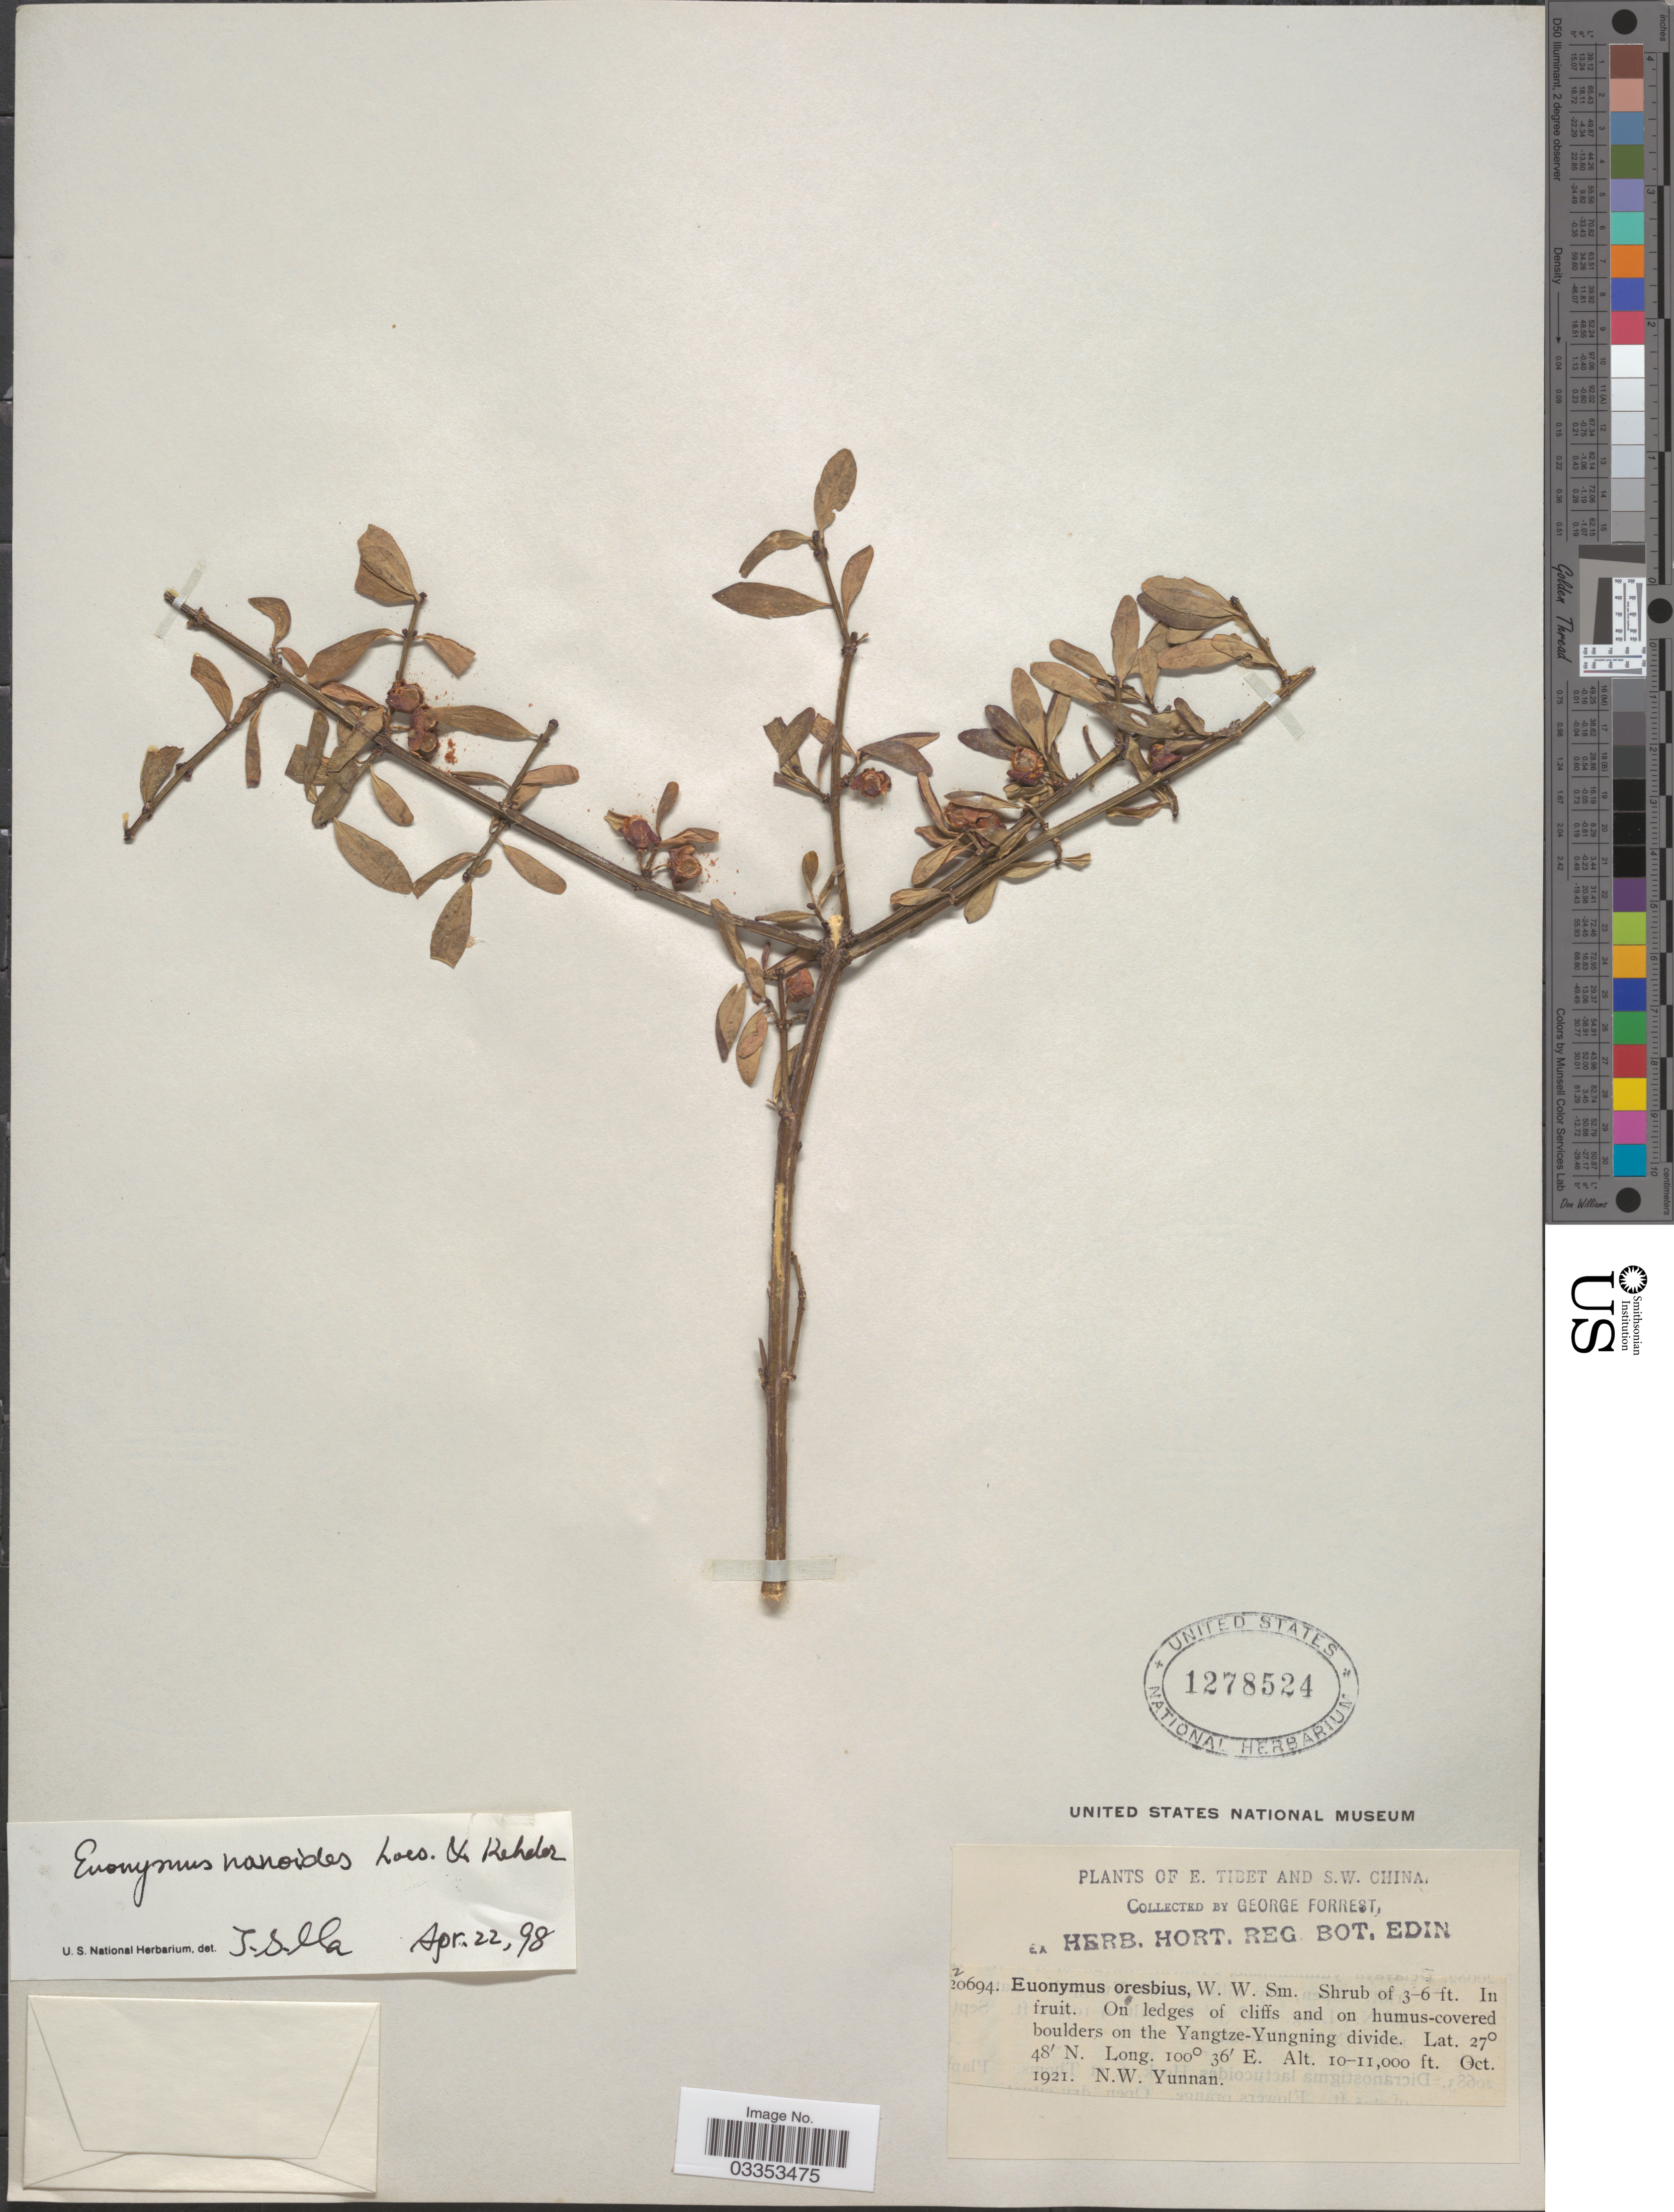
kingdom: Plantae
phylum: Tracheophyta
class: Magnoliopsida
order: Celastrales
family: Celastraceae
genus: Euonymus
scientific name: Euonymus nanoides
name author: Loes. & Rehder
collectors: G. Forrest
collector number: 220694*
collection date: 1921-10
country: China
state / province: Yunnan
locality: E. Tibet and S.W. China. On the Yangtze-Yungning divide. N.W. Yunnan.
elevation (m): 3048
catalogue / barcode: US 1278524